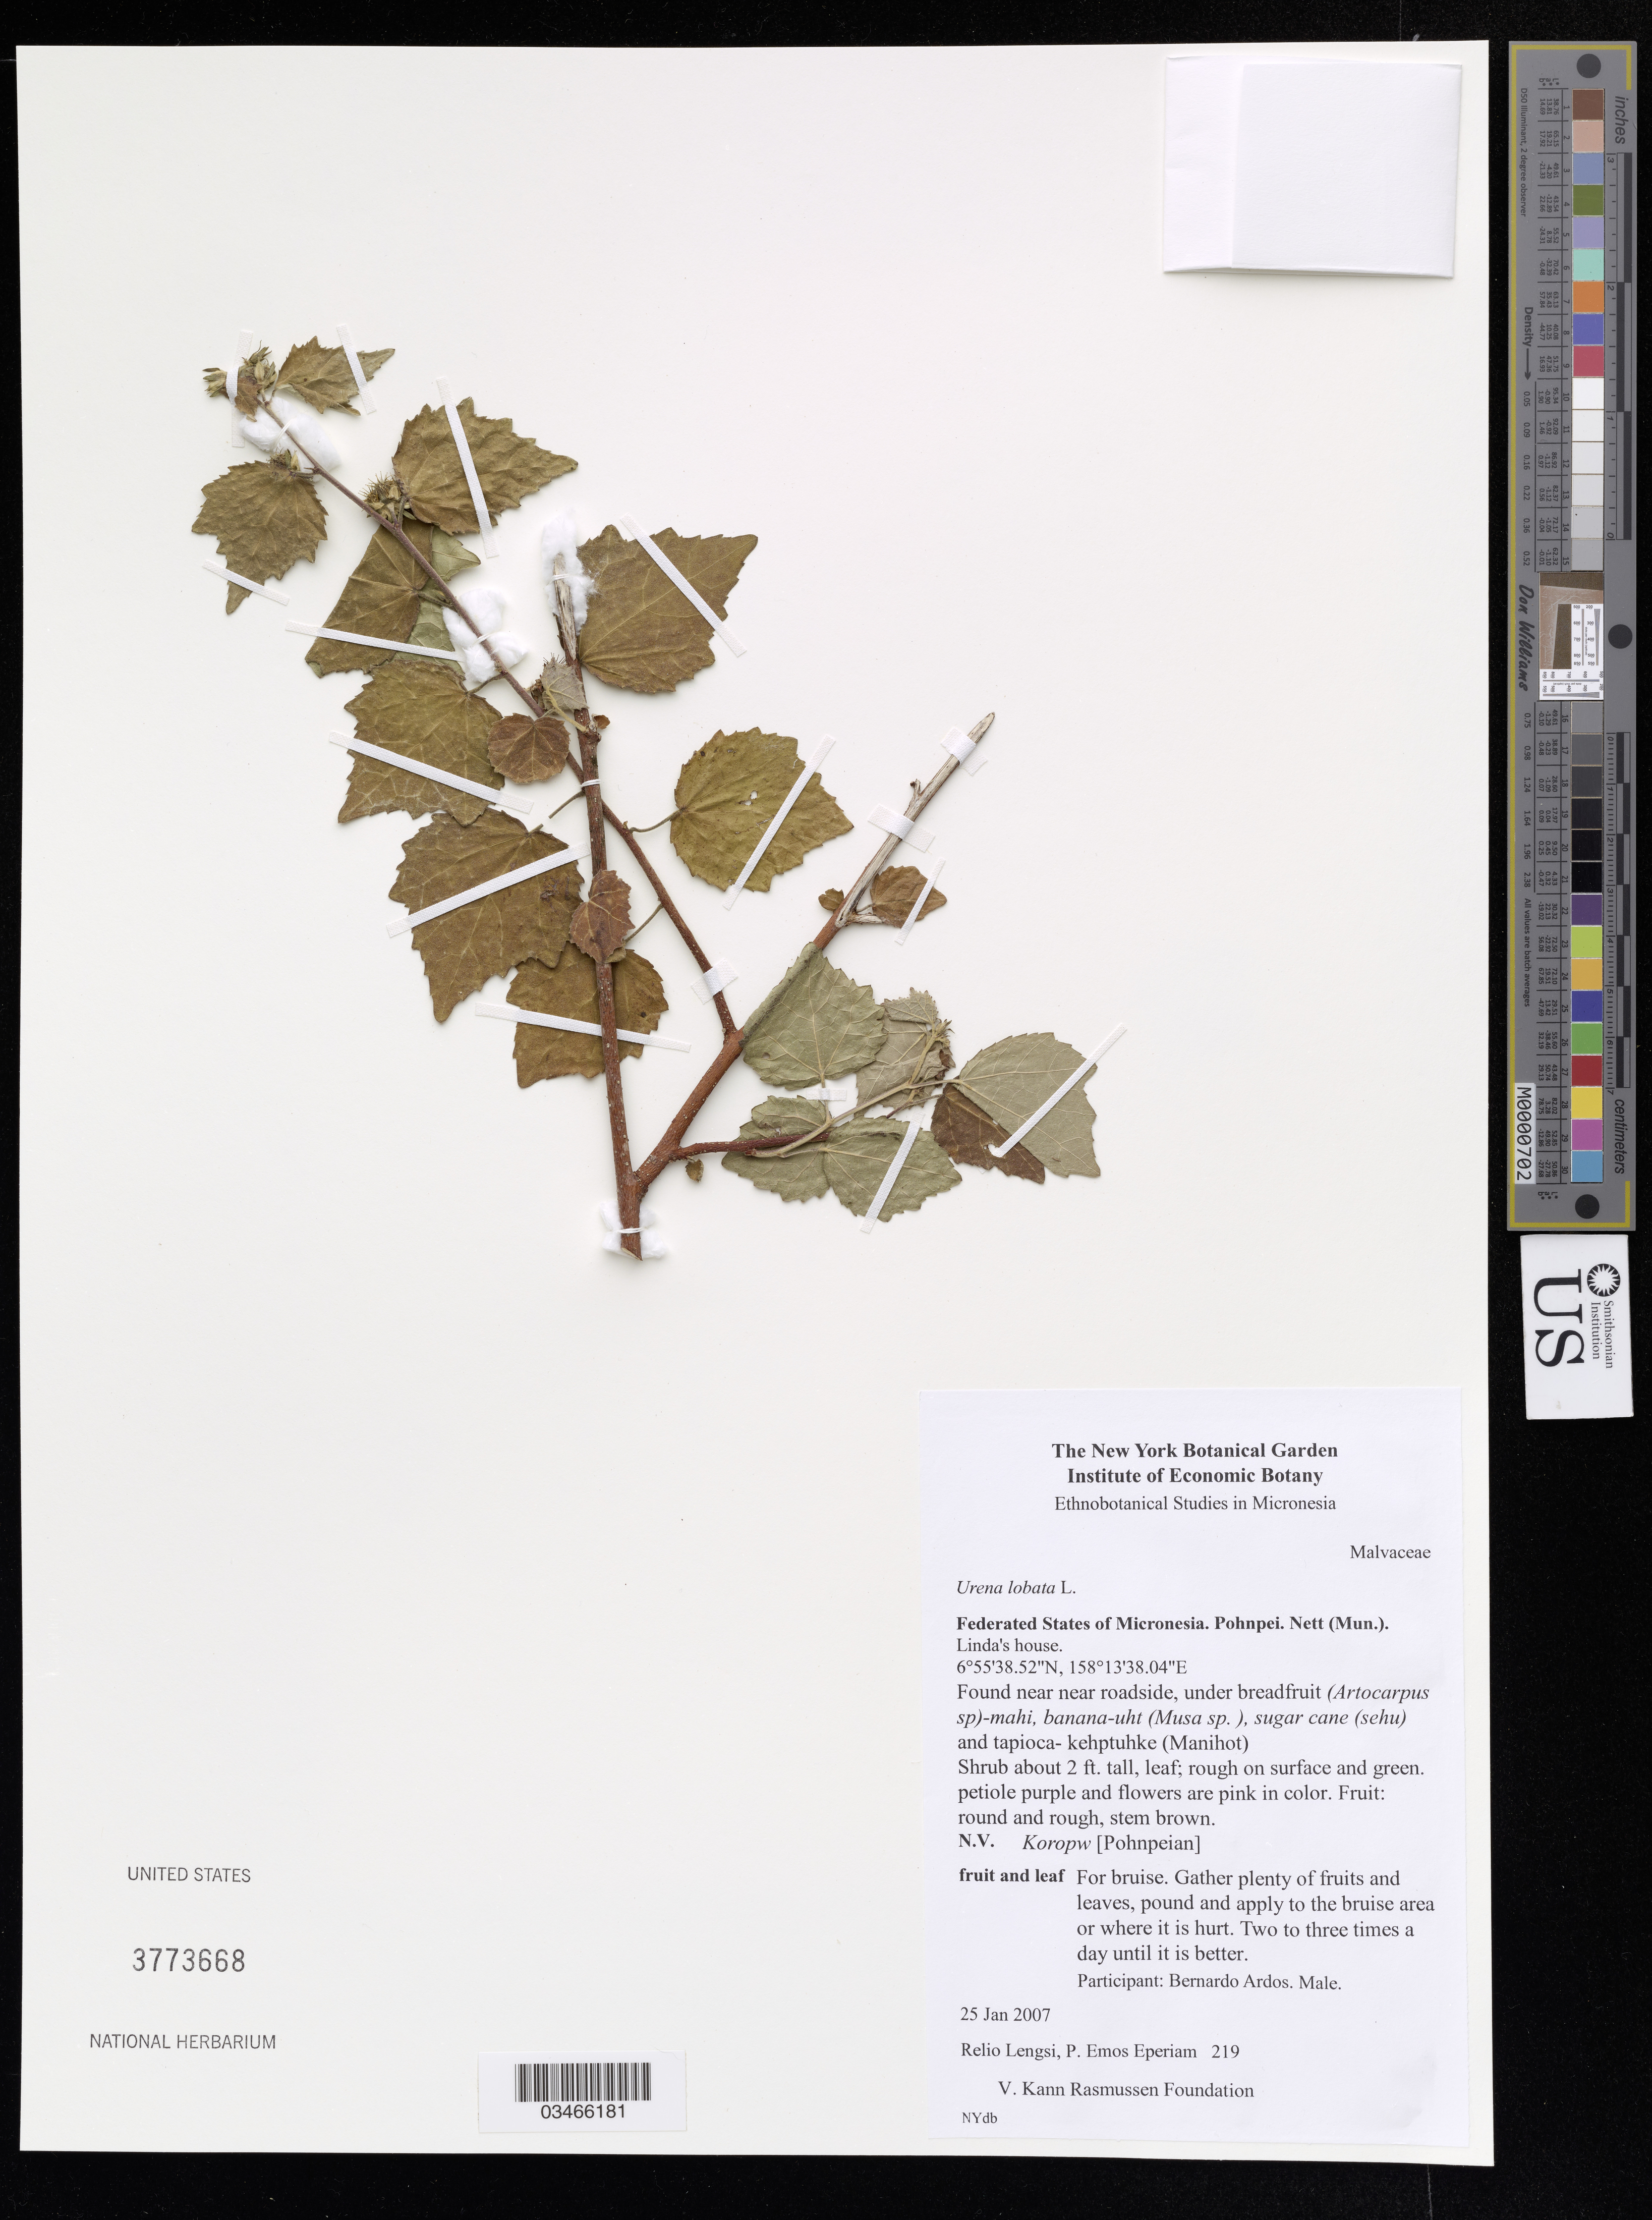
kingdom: Plantae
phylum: Tracheophyta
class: Magnoliopsida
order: Malvales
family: Malvaceae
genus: Urena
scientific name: Urena lobata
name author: L.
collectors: R. Lengsi & P. Eperiam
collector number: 219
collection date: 2007-01-25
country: Micronesia, Federated States of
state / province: Pohnpei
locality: Nett (Mun.). Linda's house. Found near near roadside, under breadfruit (Artocarpus sp)-mahi, banana-uht (Musa sp.), sugar cane (sehu) and tapioca- kehptuhke (Manihot).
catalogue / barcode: US 3773668